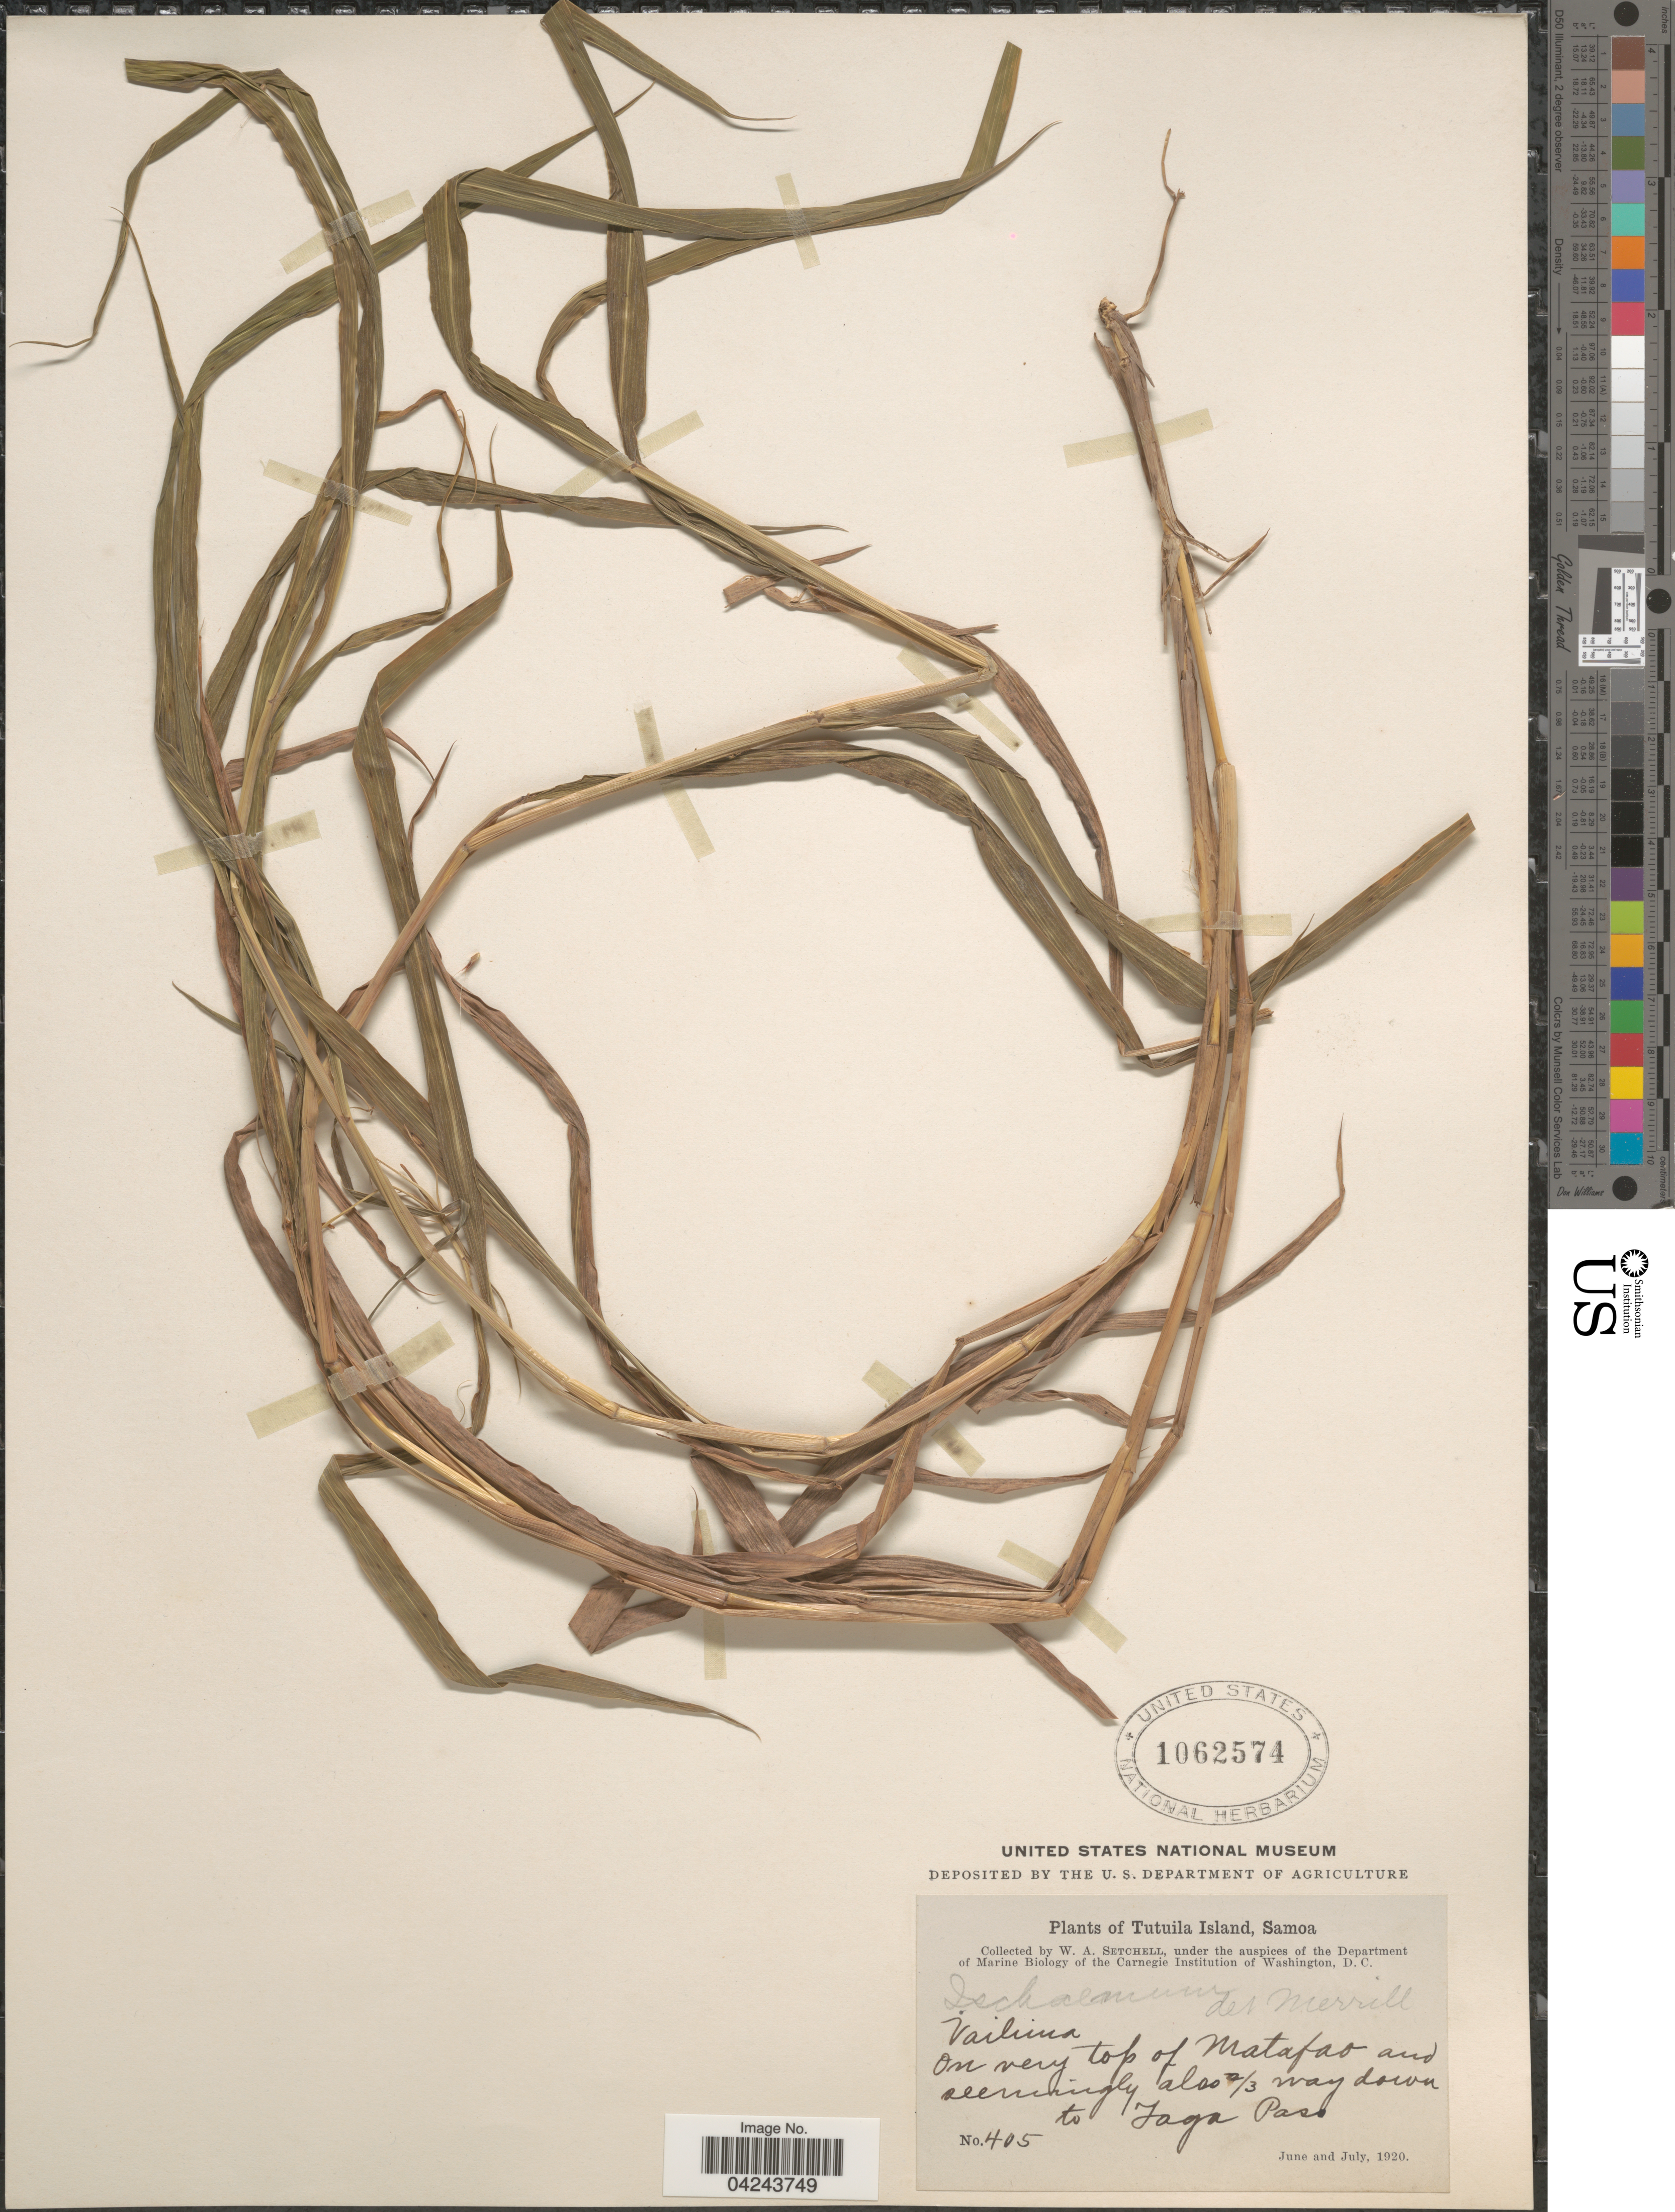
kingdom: Plantae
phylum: Tracheophyta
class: Liliopsida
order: Poales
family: Poaceae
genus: Ischaemum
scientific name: Ischaemum byrone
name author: (Trin.) Hitchc.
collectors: W. Setchell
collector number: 405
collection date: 1920-06/1920-07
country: American Samoa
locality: Tutuila Island. On very top of Matafao and seemingly alas 2/3 way down to Taga Pass.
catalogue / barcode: US 1062574